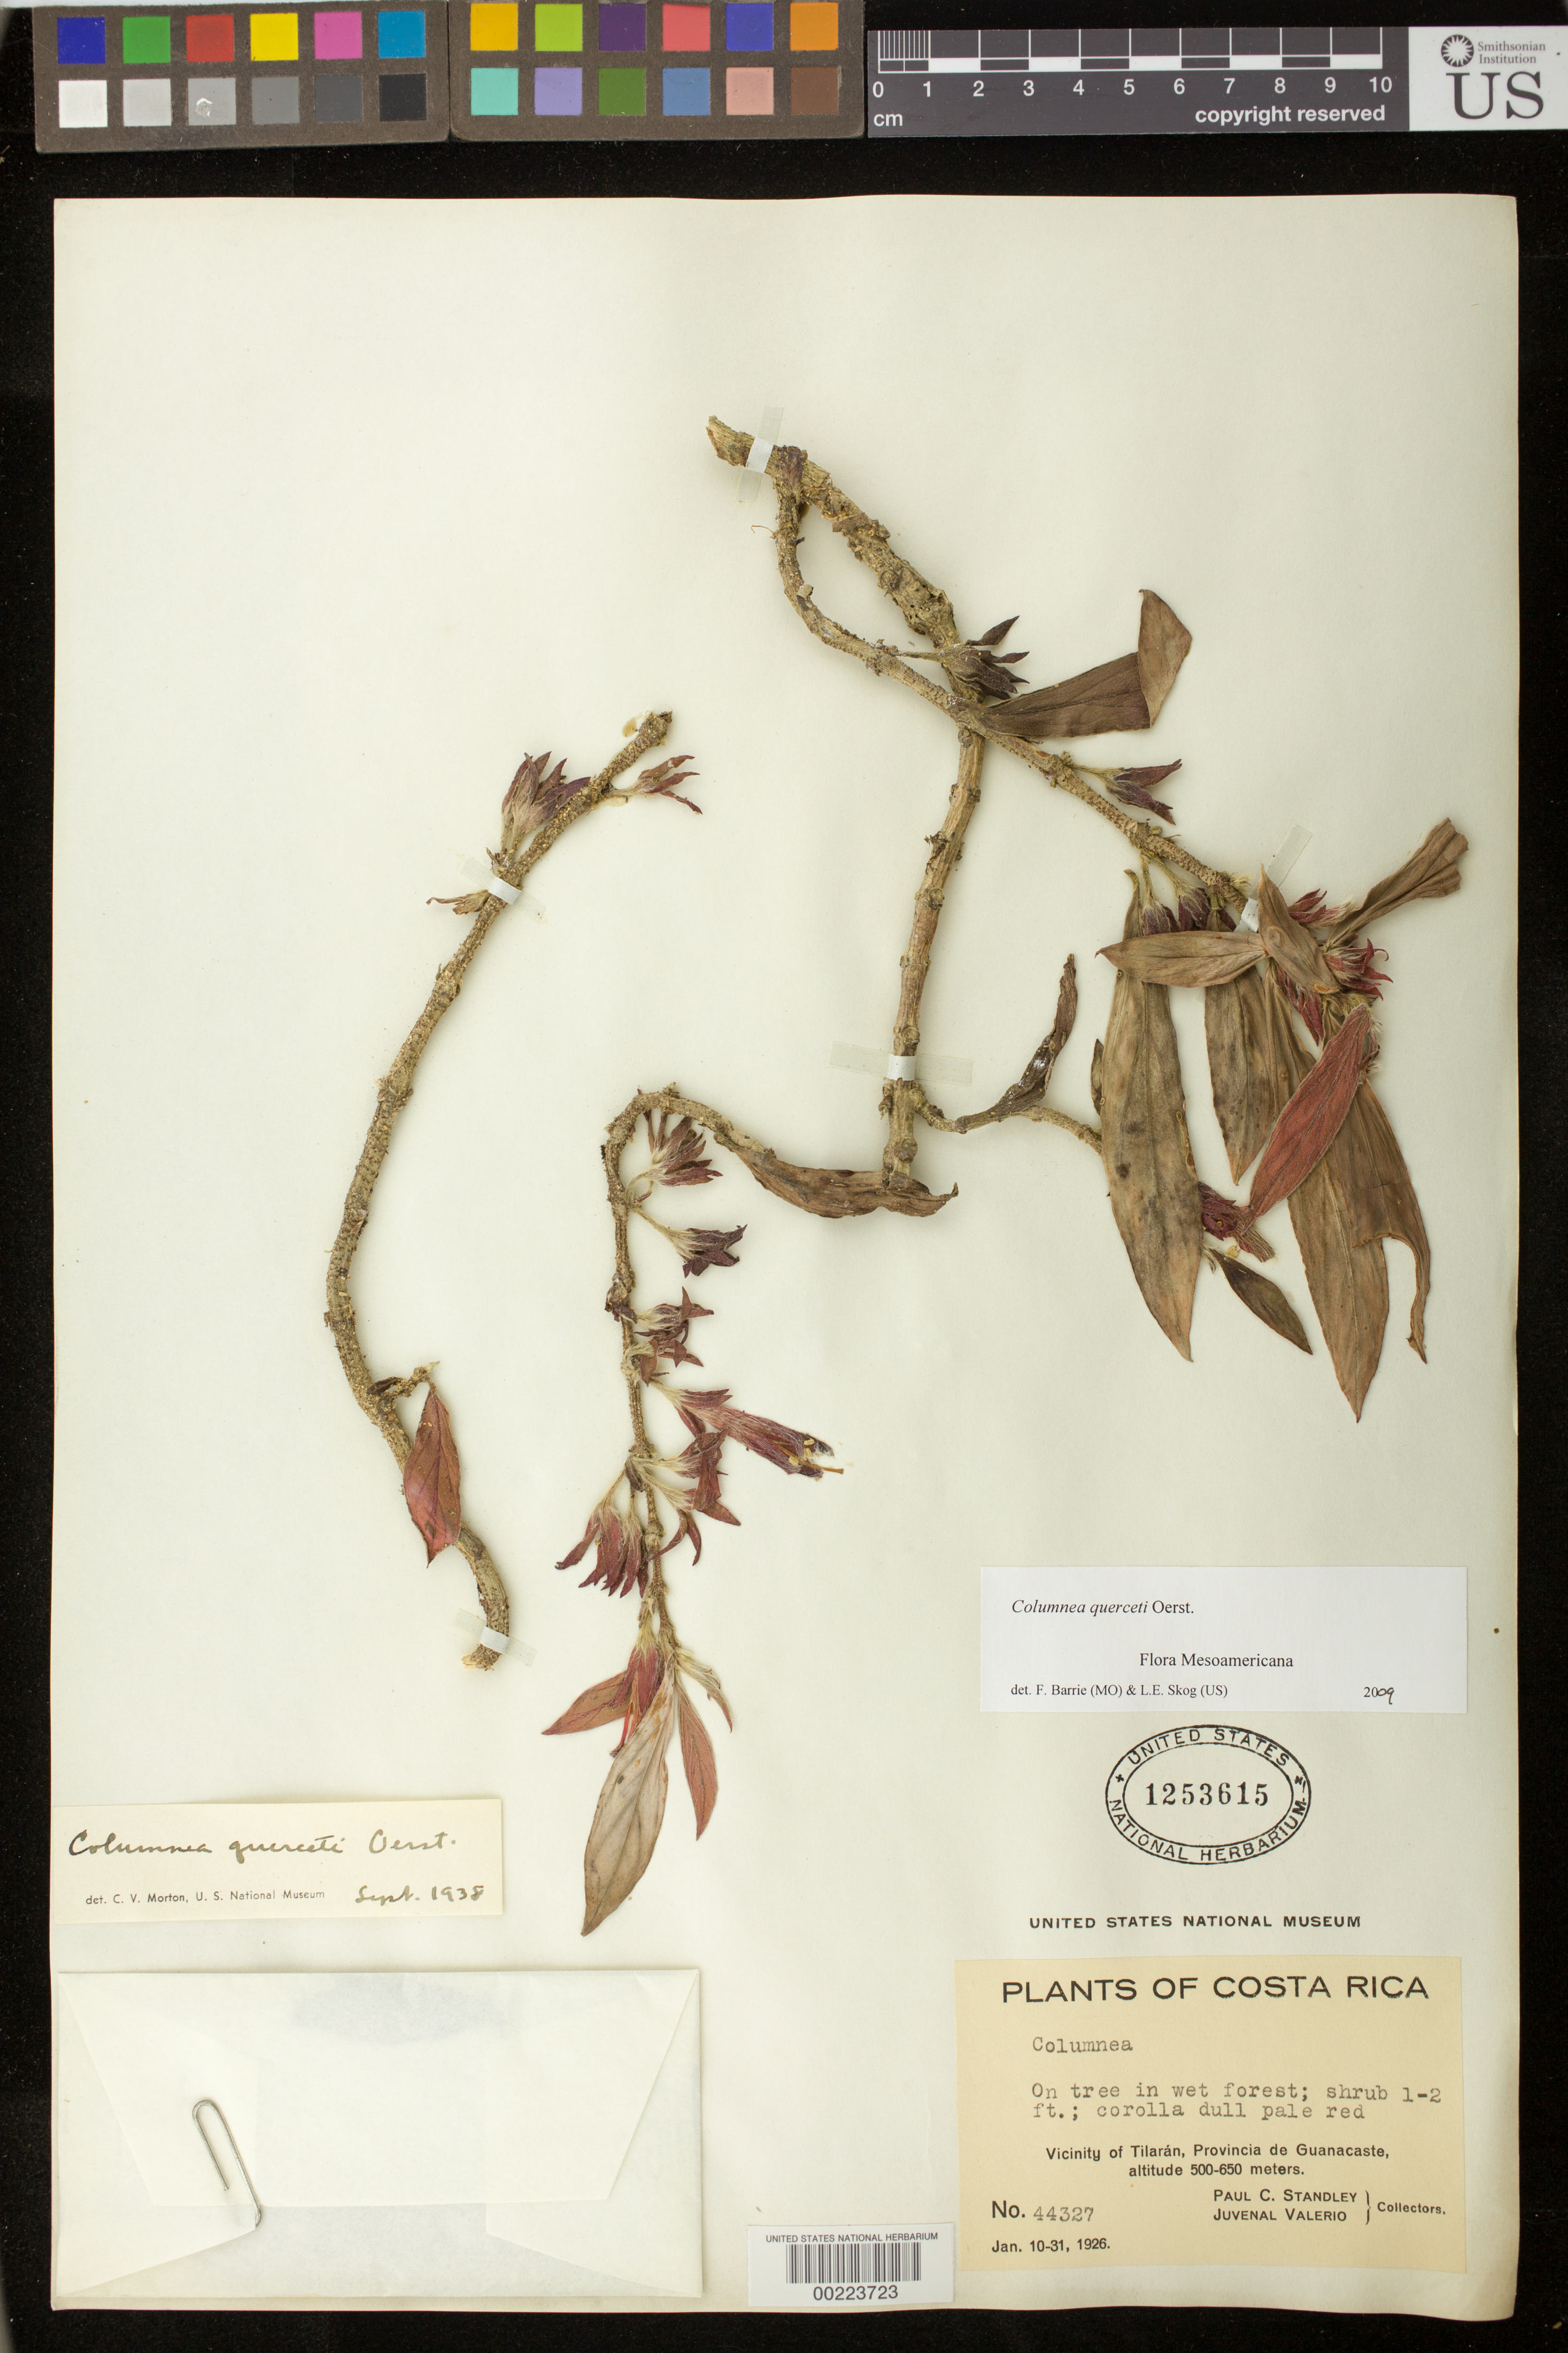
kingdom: Plantae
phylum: Tracheophyta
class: Magnoliopsida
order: Lamiales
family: Gesneriaceae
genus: Columnea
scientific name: Columnea querceti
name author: Oerst.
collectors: P. C. Standley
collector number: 44327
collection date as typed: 10-31 Jan 1926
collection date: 1926-01-10/1926-01-31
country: Costa Rica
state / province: Guanacaste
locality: Vicinity of Tilaran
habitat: In wet forest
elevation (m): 500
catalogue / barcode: US 1253615